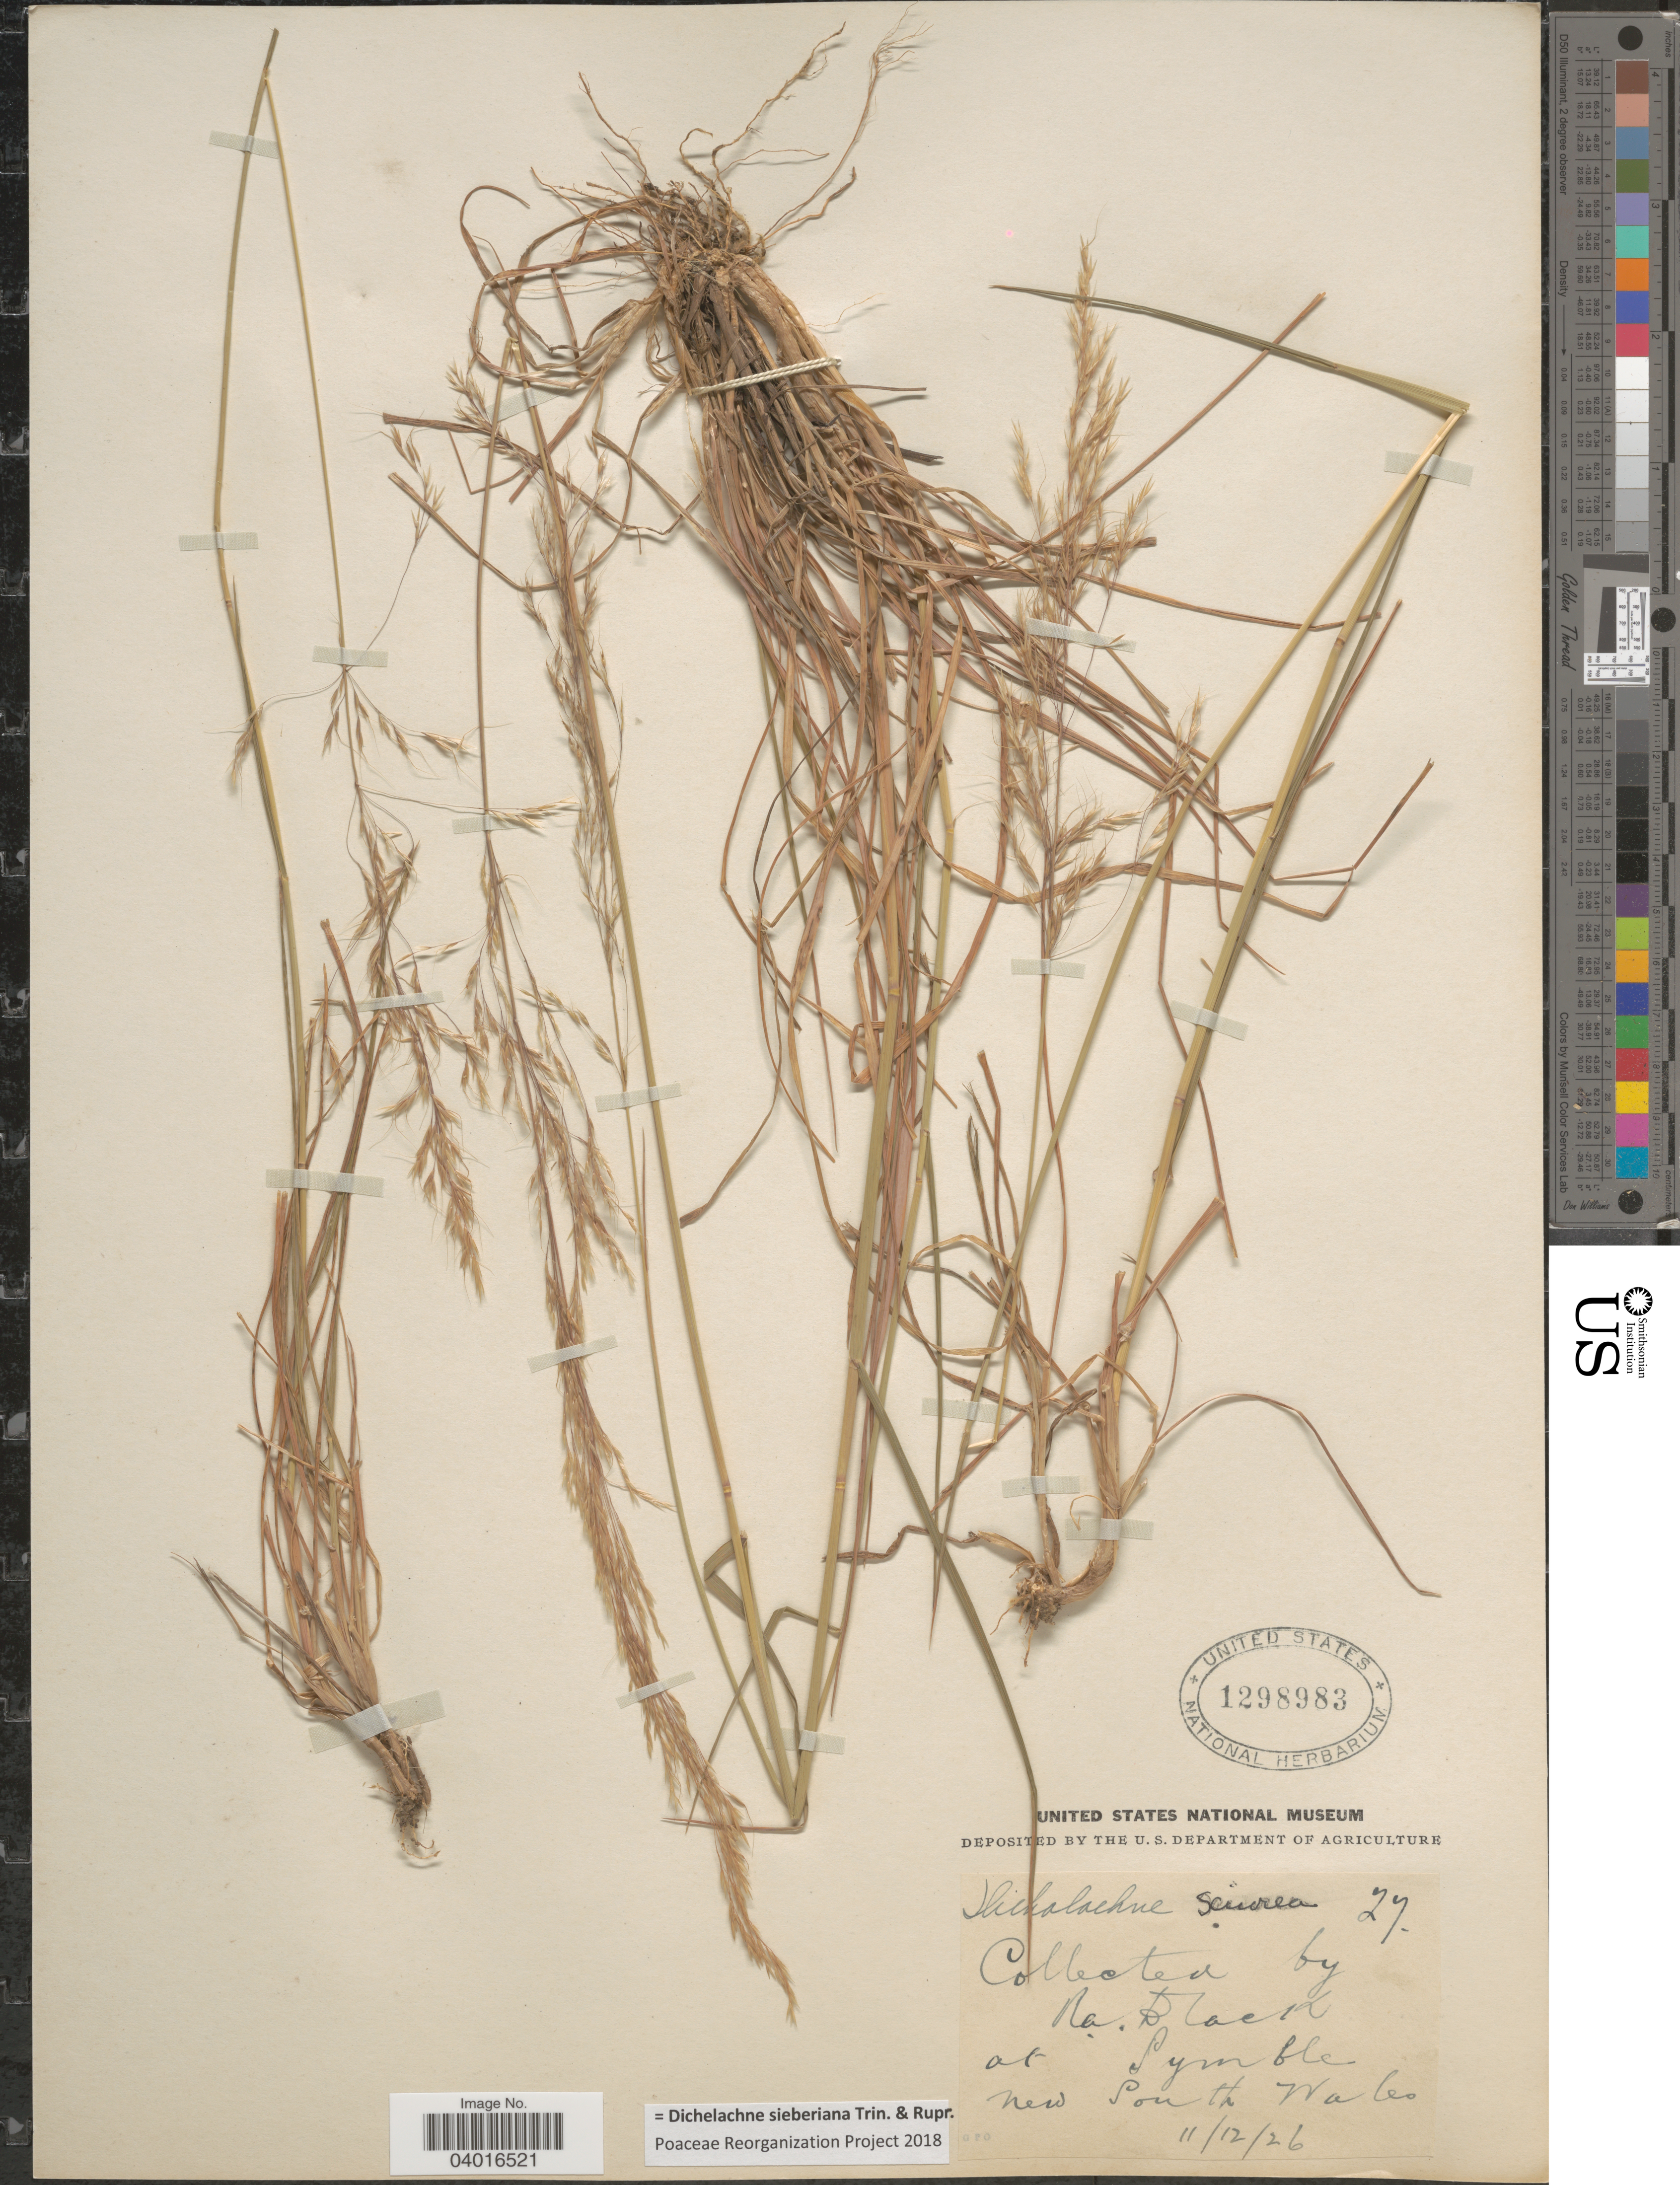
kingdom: Plantae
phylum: Tracheophyta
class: Liliopsida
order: Poales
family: Poaceae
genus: Dichelachne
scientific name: Dichelachne sieberiana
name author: Trin. & Rupr.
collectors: R. A. Black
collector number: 27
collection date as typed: Transcribed d/m/y: 11/12/26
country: Australia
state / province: New South Wales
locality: At Pymble.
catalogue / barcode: US 1298983